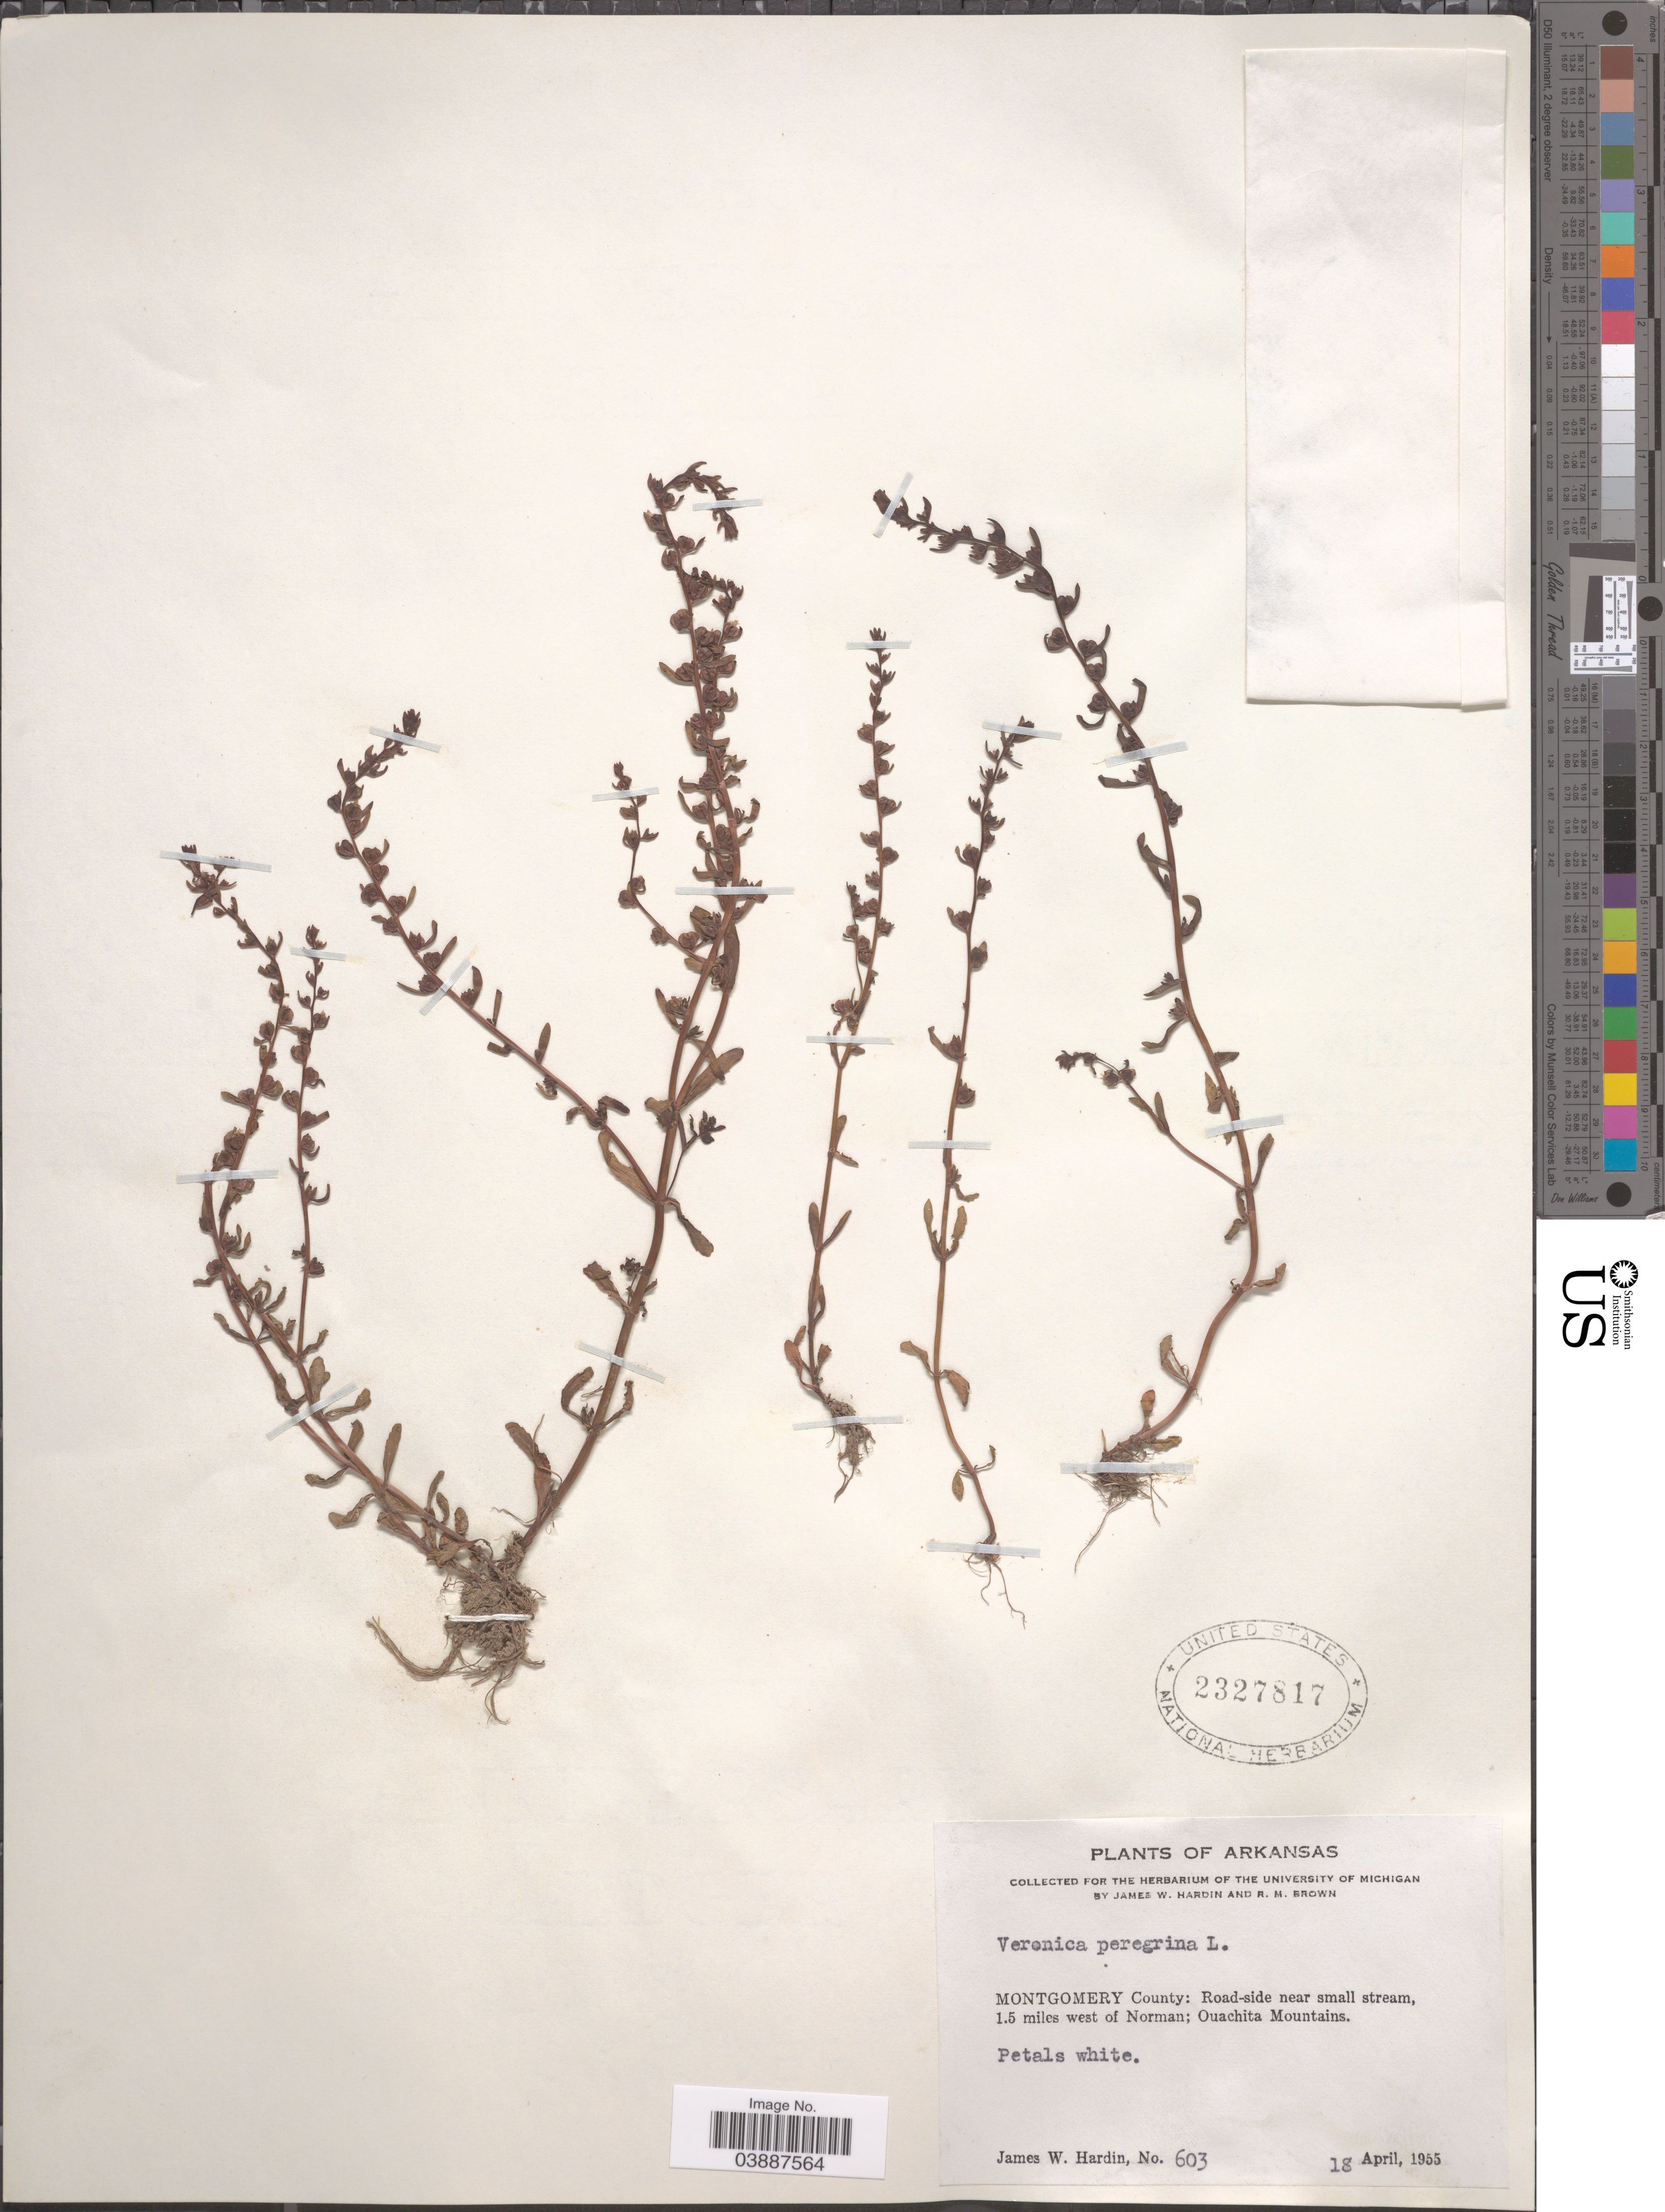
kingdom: Plantae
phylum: Tracheophyta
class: Magnoliopsida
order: Lamiales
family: Plantaginaceae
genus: Veronica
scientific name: Veronica peregrina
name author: L.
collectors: J. W. Hardin & R. Brown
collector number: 603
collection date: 1955-04-18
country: United States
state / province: Arkansas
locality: Montgomery County: Road-side near small stream, 1.5 miles west of Norman; Ouachita Mountains.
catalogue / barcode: US 2327817